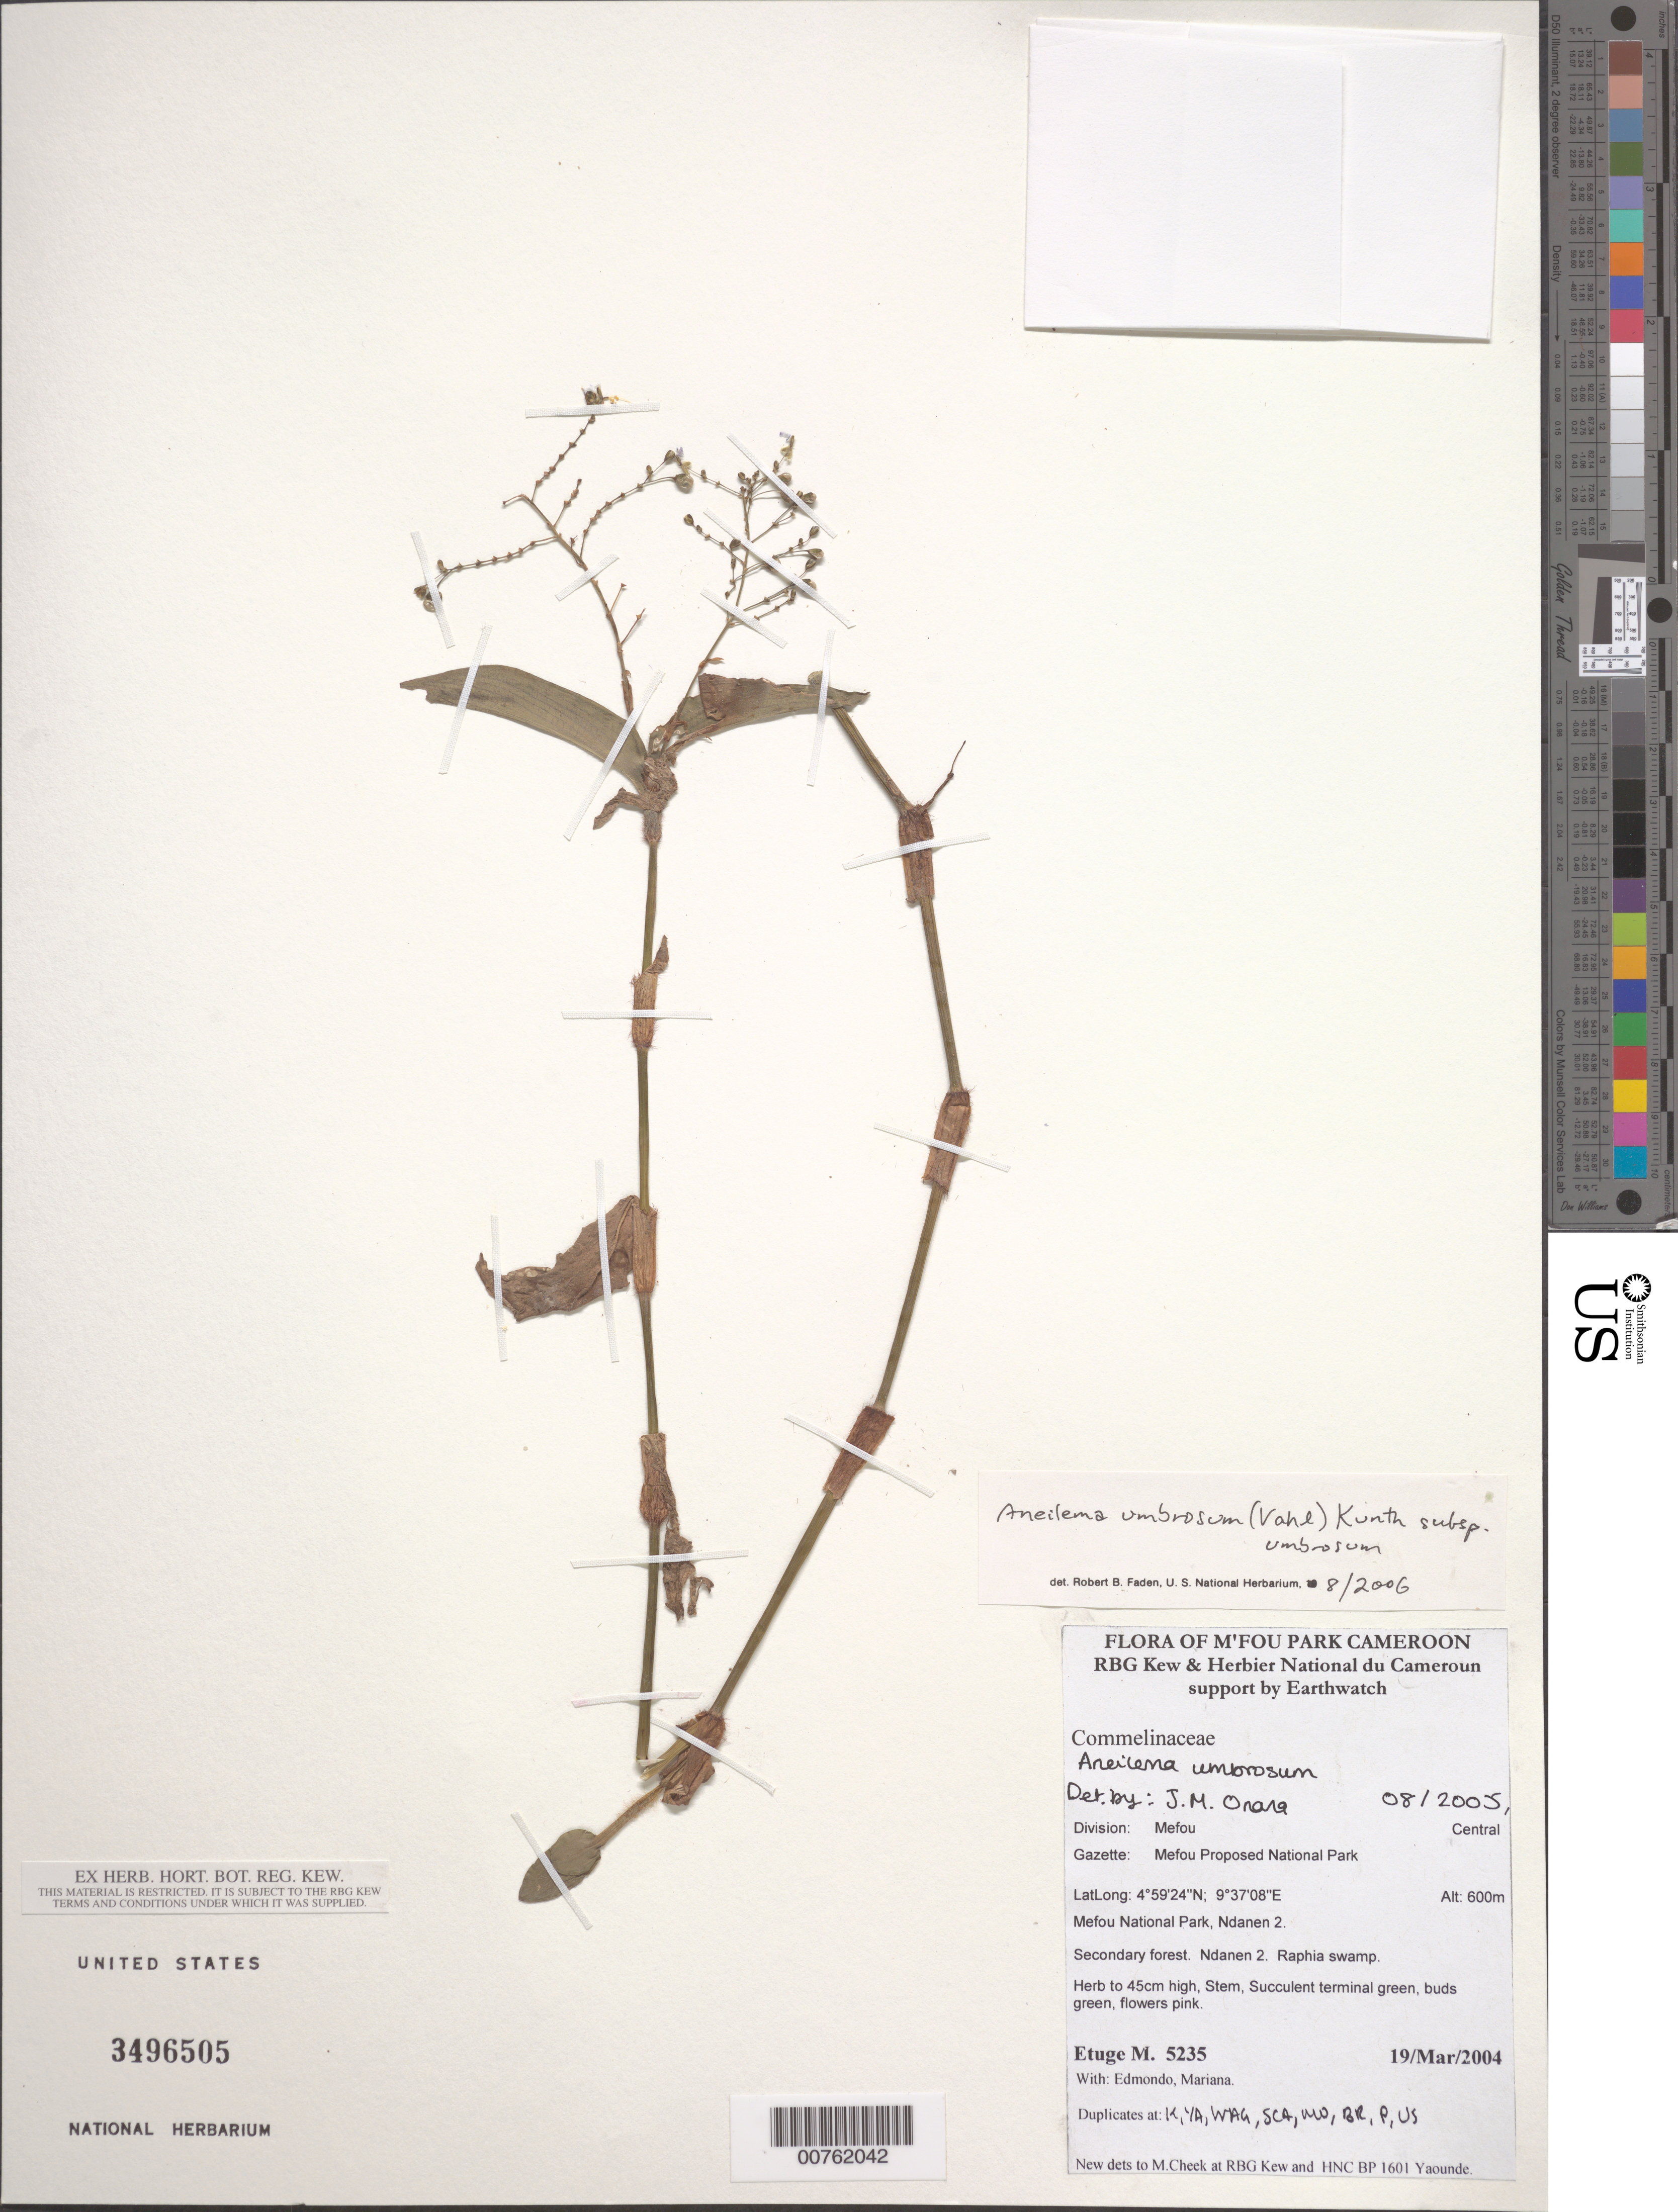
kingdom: Plantae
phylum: Tracheophyta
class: Liliopsida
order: Commelinales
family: Commelinaceae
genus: Aneilema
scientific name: Aneilema umbrosum subsp. umbrosum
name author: (Vahl) Kunth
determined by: Faden, Robert B., (US), Smithsonian Institution - National Museum of Natural History (UNITED STATES)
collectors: M. Etuge & E. Mariana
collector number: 5235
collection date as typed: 19 Mar 2004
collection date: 2004-03-19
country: Cameroon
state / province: Centre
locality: Mefou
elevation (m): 600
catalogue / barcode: US 3496505